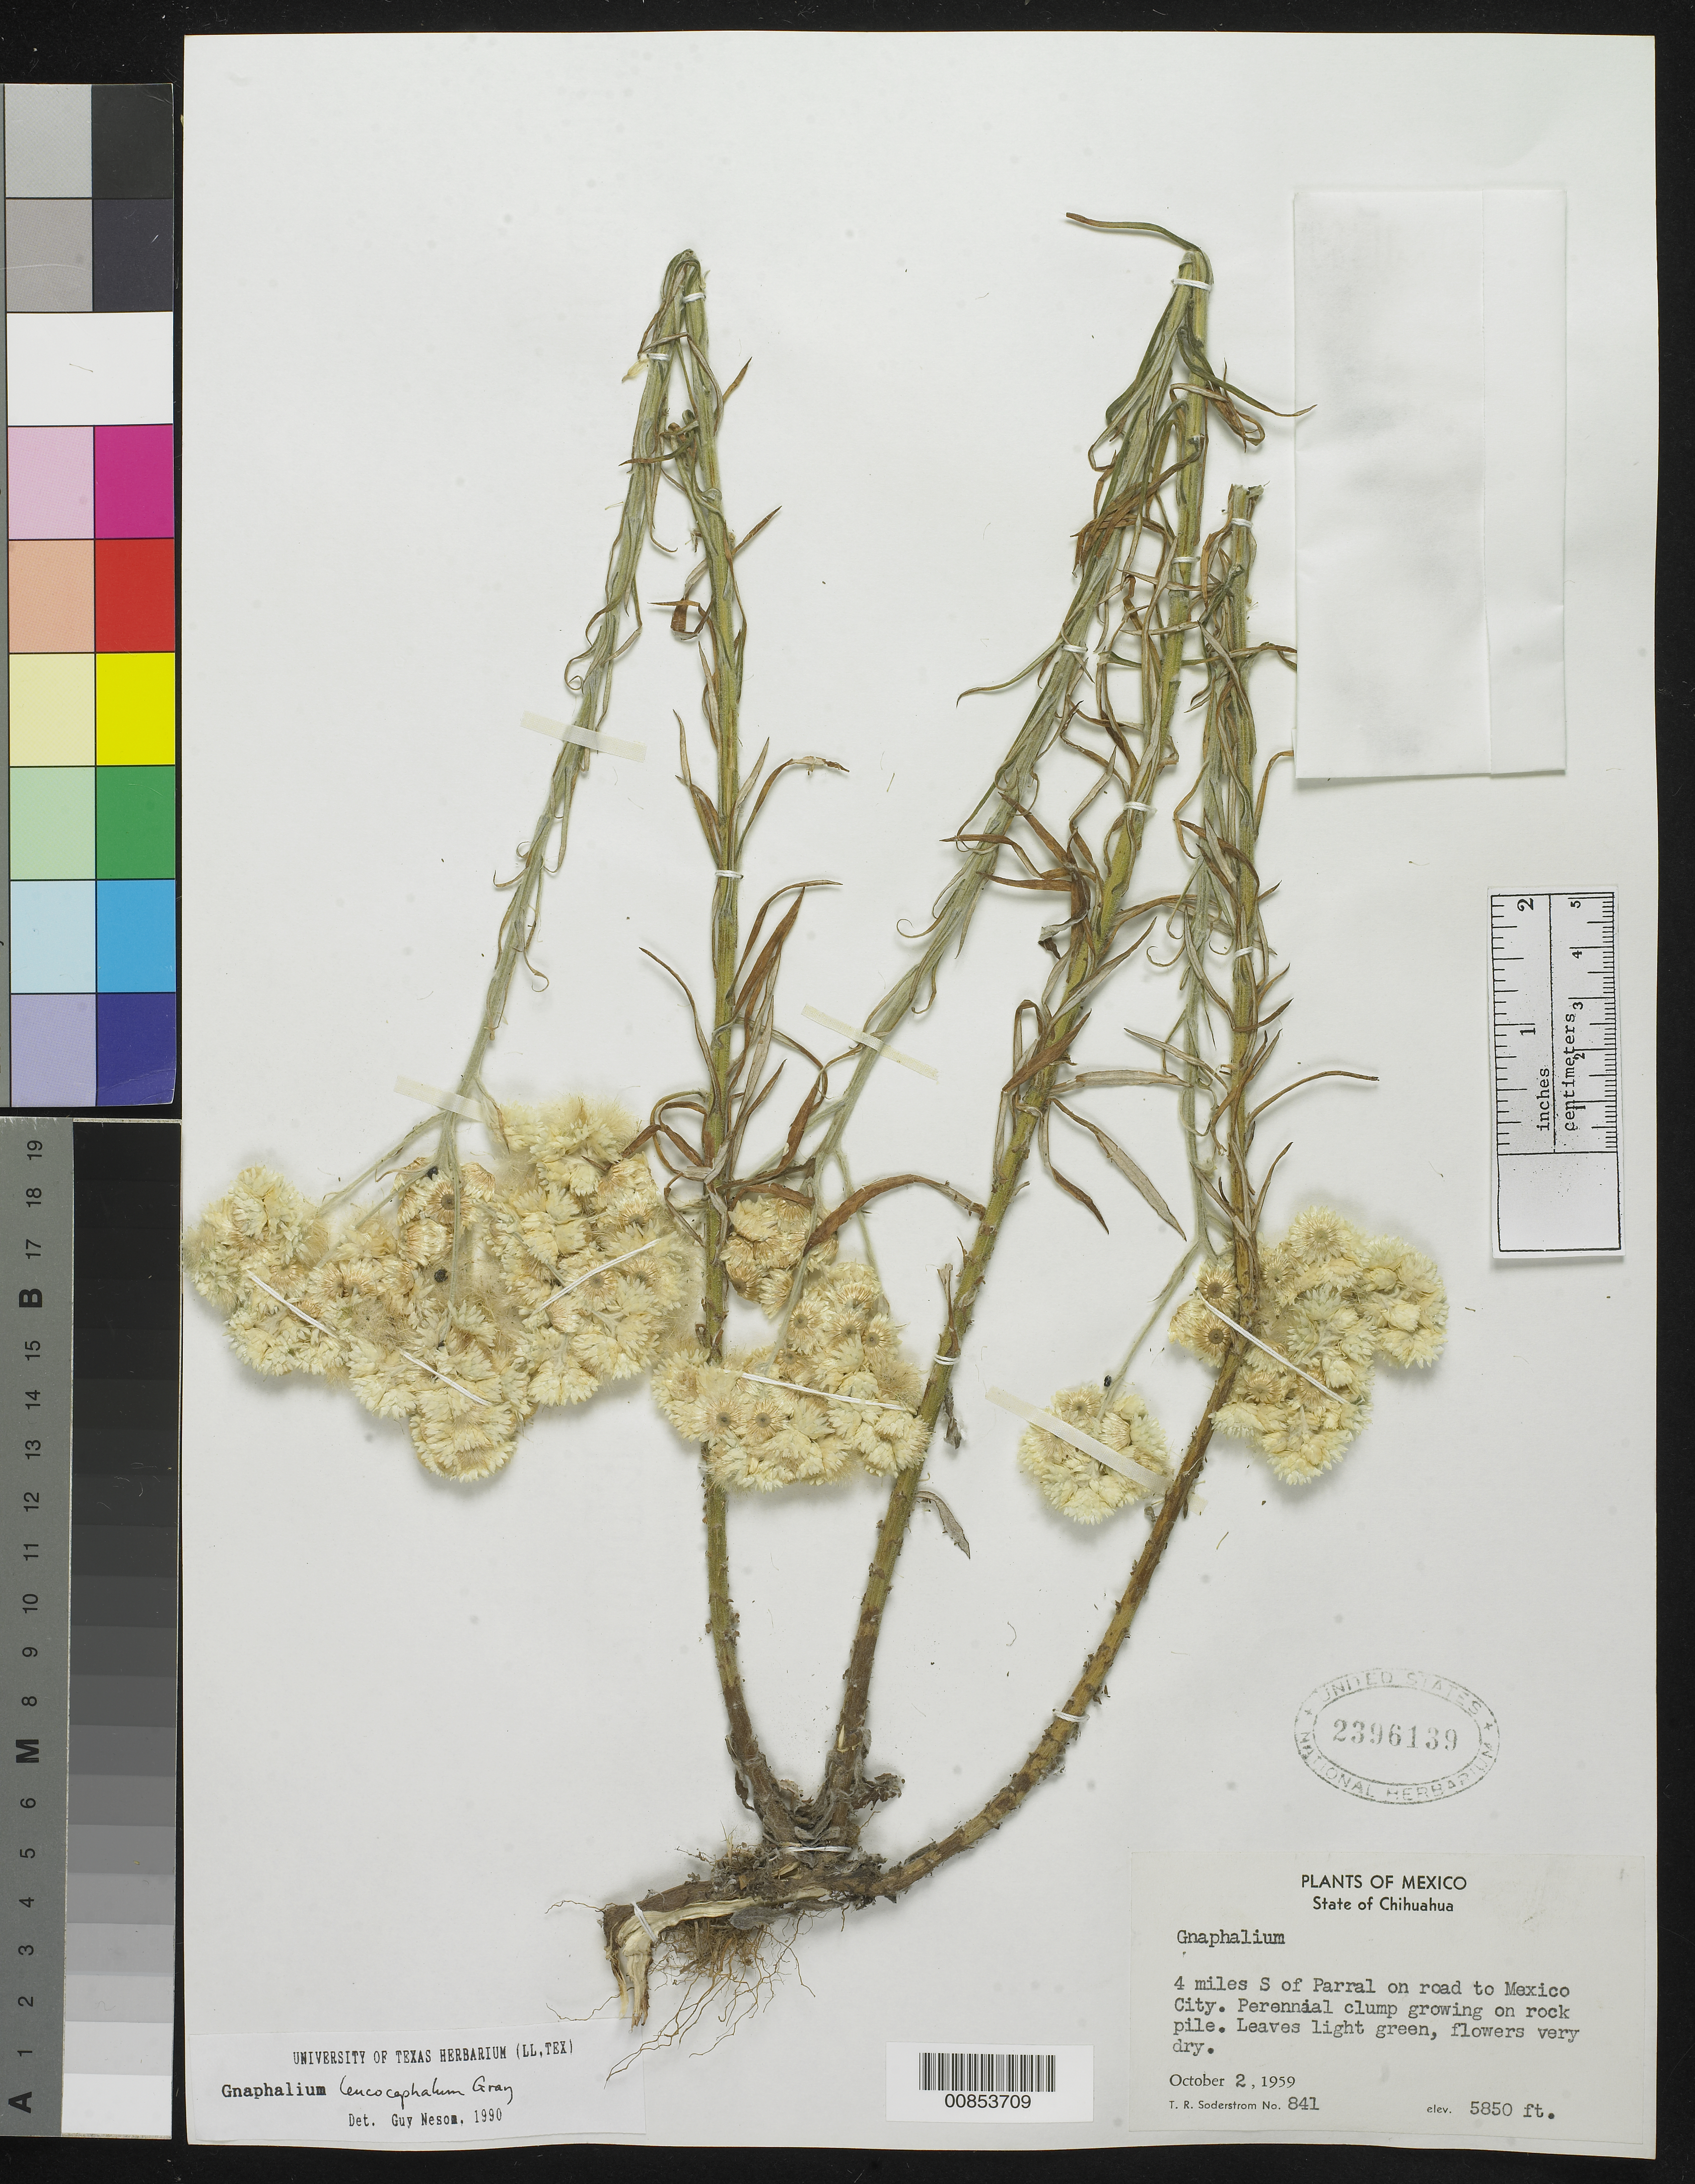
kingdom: Plantae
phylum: Tracheophyta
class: Magnoliopsida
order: Asterales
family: Asteraceae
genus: Pseudognaphalium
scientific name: Pseudognaphalium leucocephalum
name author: (A. Gray) Anderb.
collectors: T. R. Soderstrom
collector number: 841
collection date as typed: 02 Oct 1959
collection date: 1959-10-02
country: Mexico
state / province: Chihuahua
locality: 4 miles S of Parral on road to Mexico City.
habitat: Growing on rock pile.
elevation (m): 1783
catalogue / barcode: US 2396139